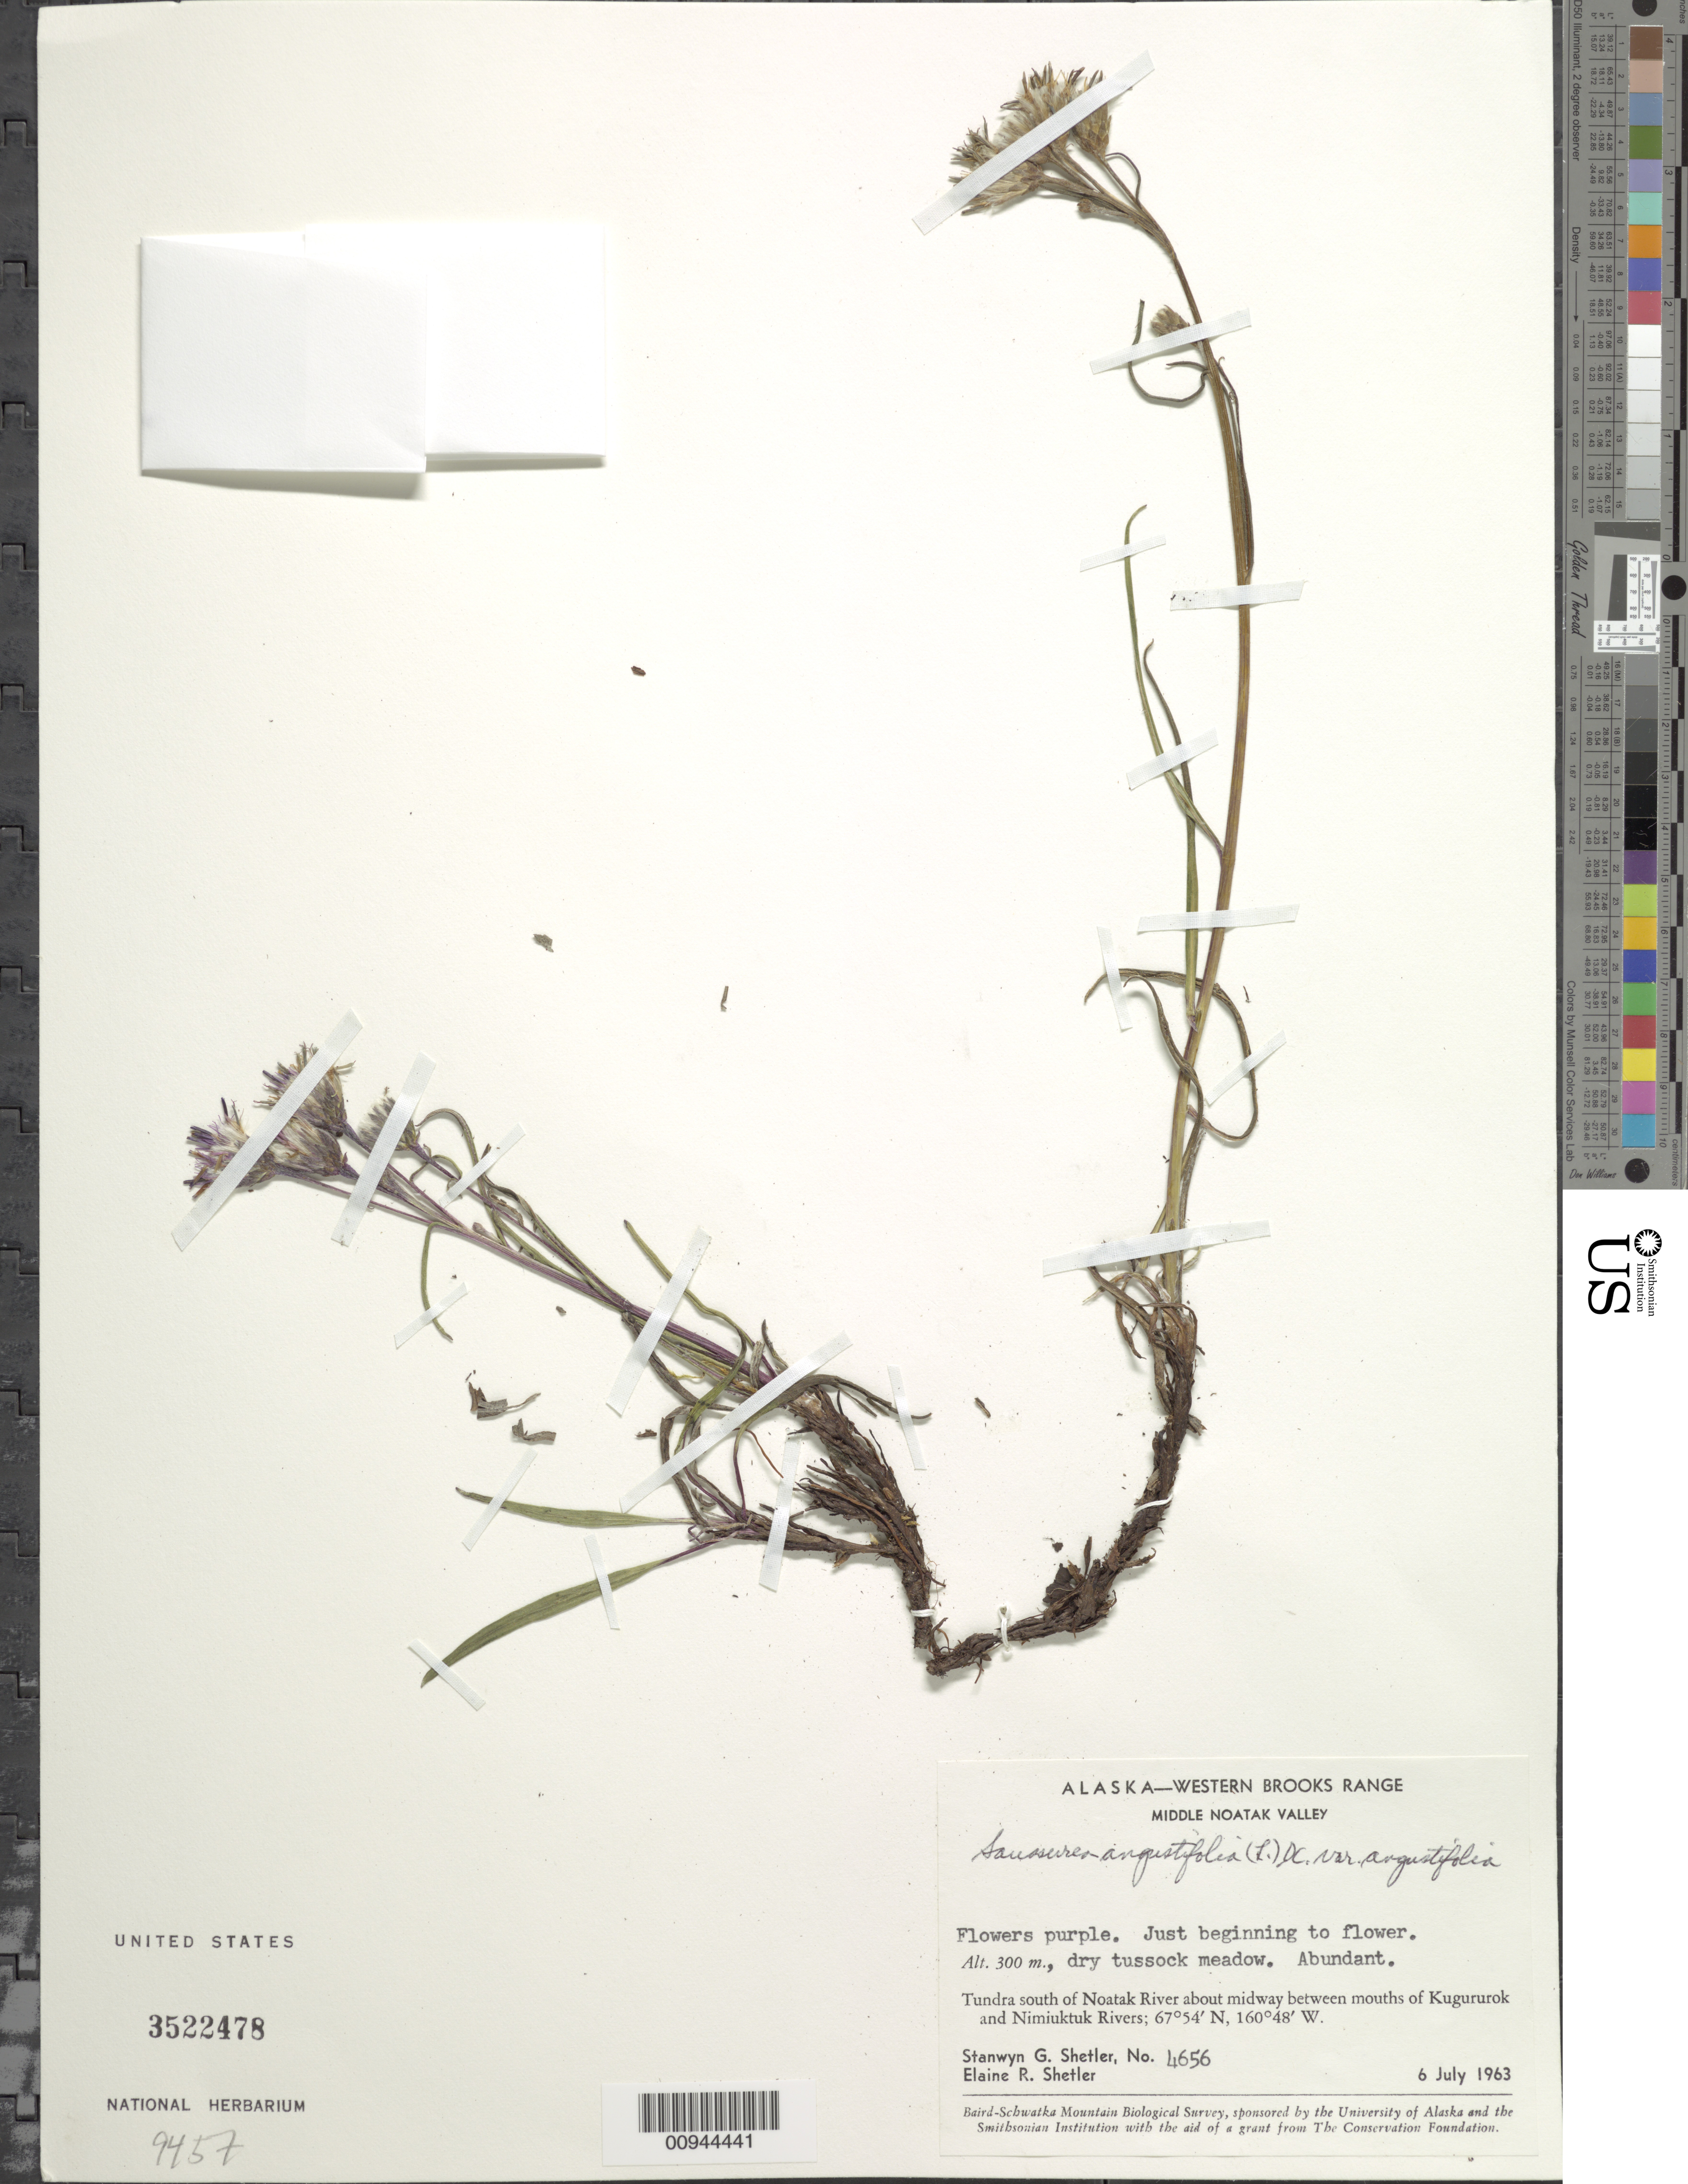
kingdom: Plantae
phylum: Tracheophyta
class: Magnoliopsida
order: Asterales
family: Asteraceae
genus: Saussurea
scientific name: Saussurea angustifolia var. angustifolia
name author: (L.) DC.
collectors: S. Shetler & E. R. Shetler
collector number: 4656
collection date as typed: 06 Jul 1963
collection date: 1963-07-06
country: United States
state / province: Alaska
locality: S of Noatak River about midway between mouths of Kugururok and Nimiuktuk Rivers. Western Brooks Range, Middle Noatak Valley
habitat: Tundra. Dry, tussock meadow.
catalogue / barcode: US 3522478